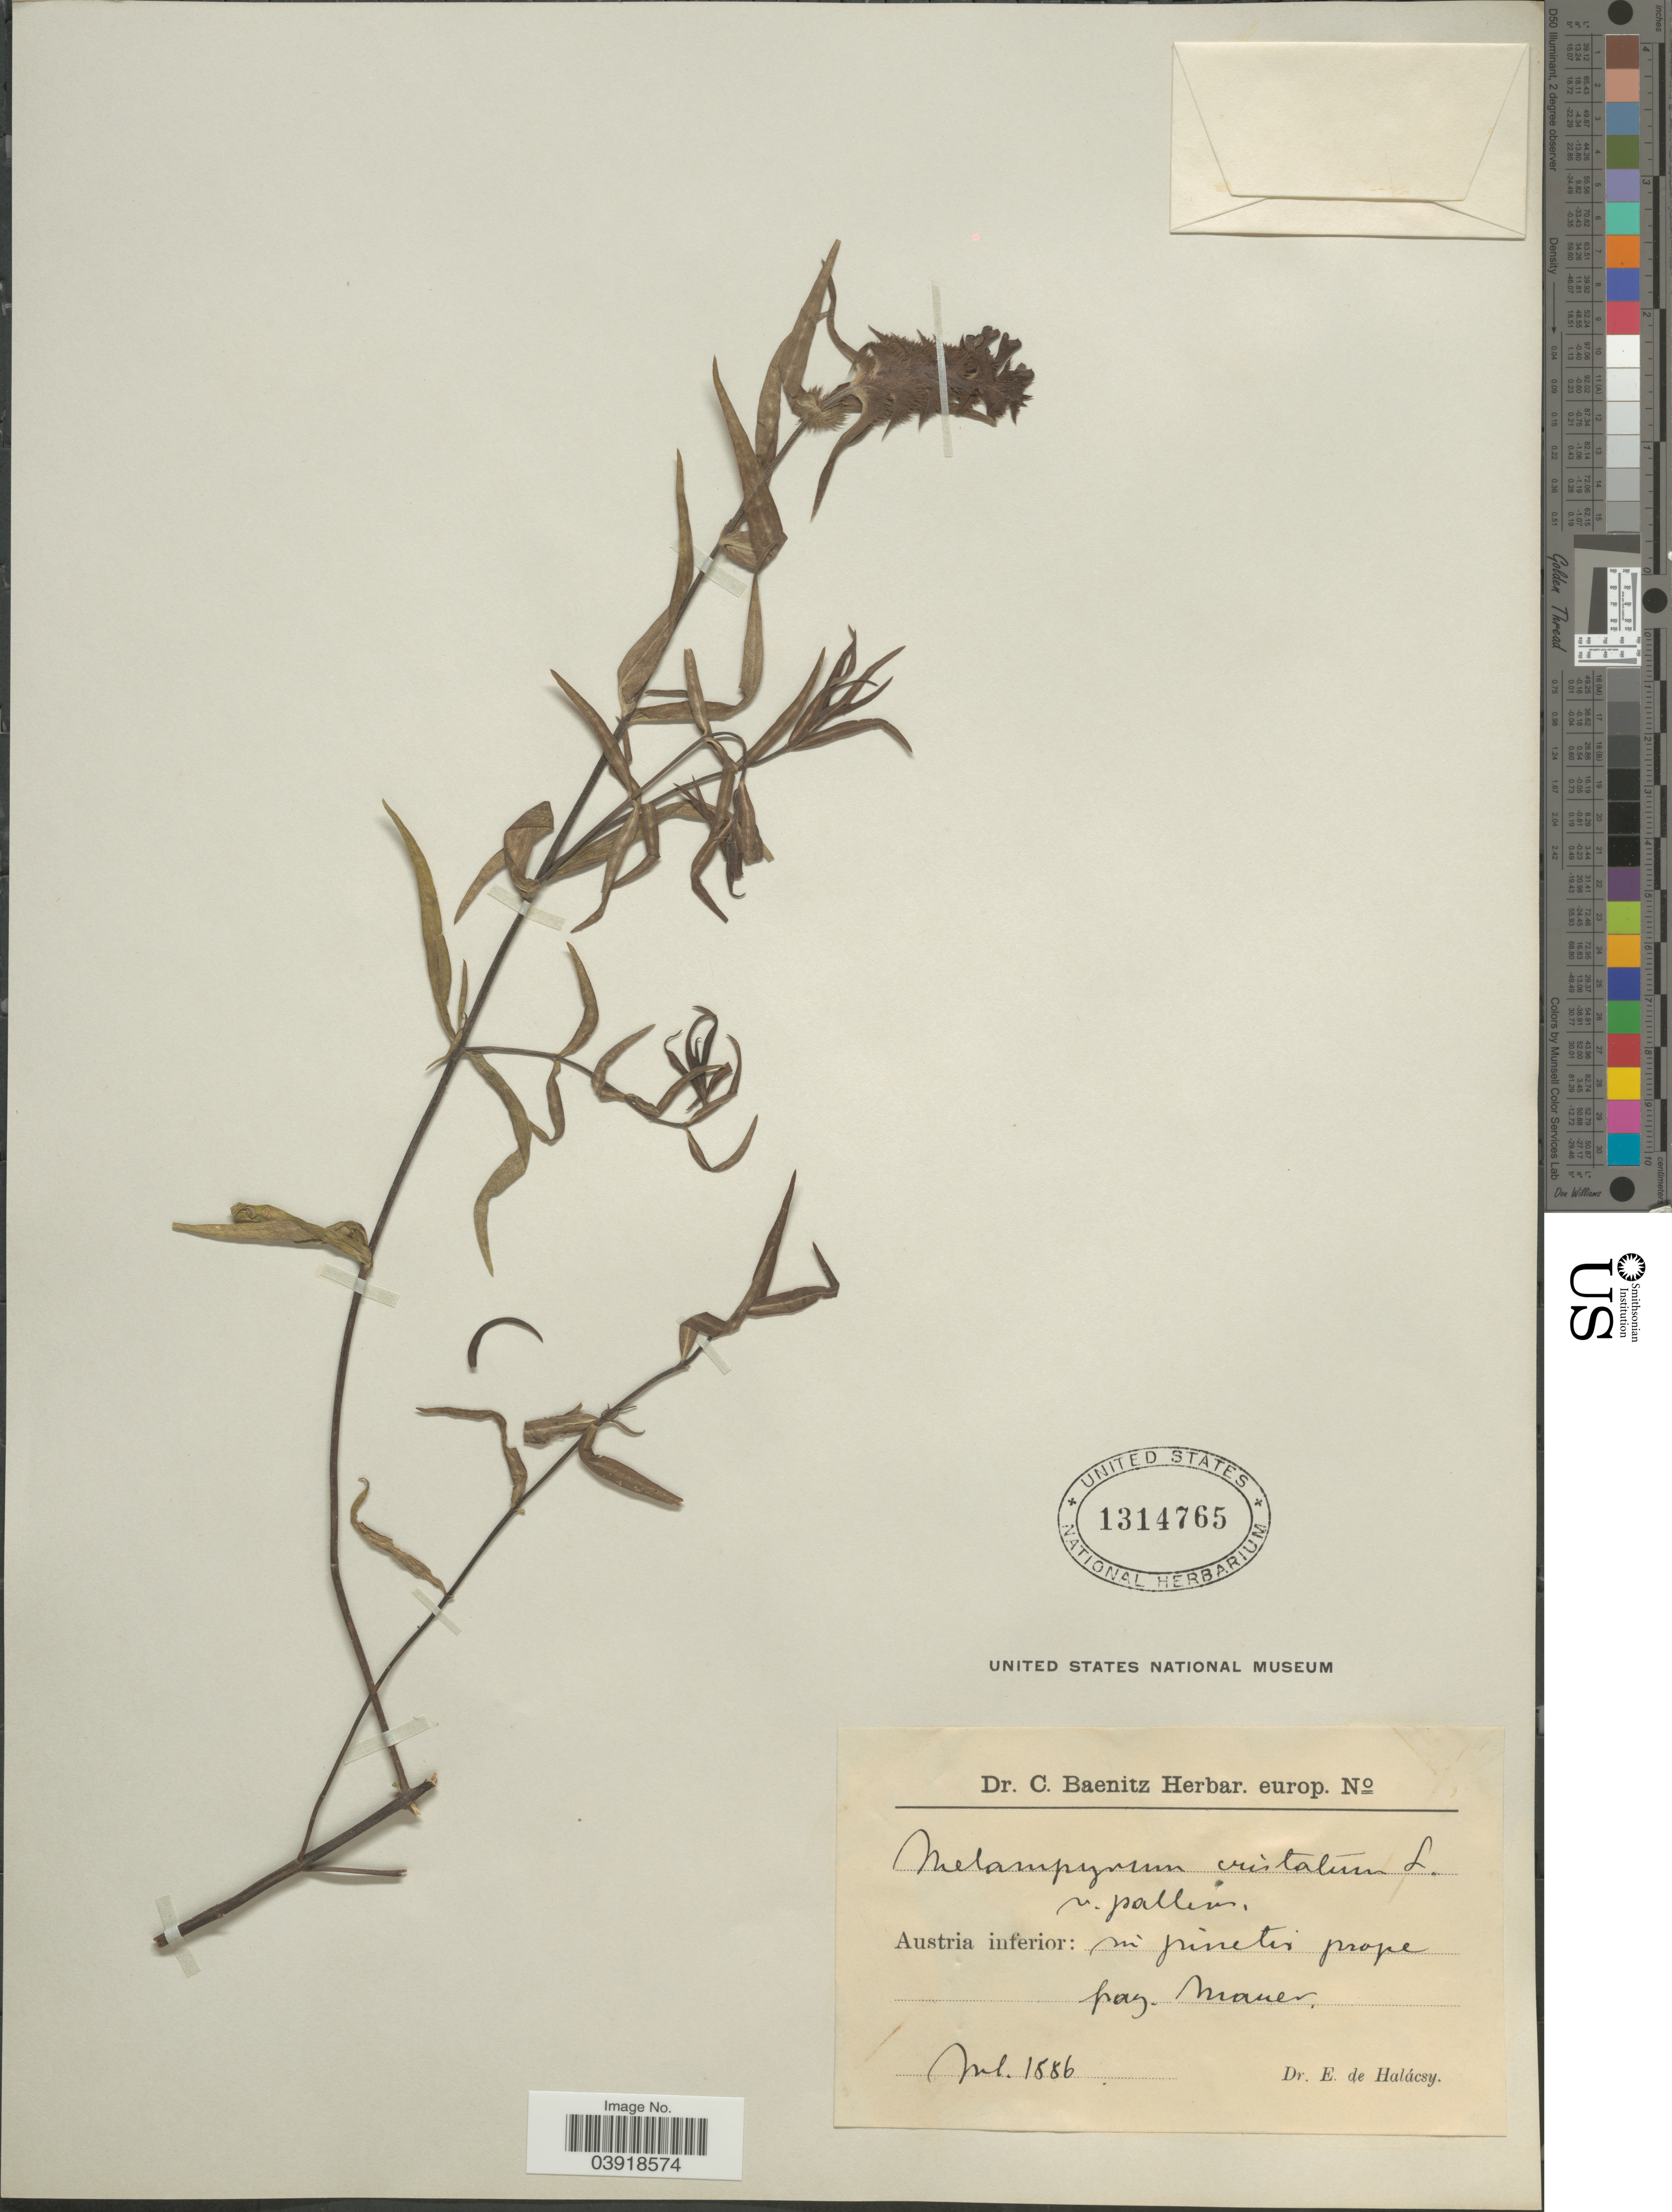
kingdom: Plantae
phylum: Tracheophyta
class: Magnoliopsida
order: Lamiales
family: Orobanchaceae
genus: Melampyrum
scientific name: Melampyrum cristatum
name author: Hablitz ex Steud.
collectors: E. von Halacsy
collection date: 1886-07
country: Austria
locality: Austria inferior: in pinetes prope pag. Mauer.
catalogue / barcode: US 1314765